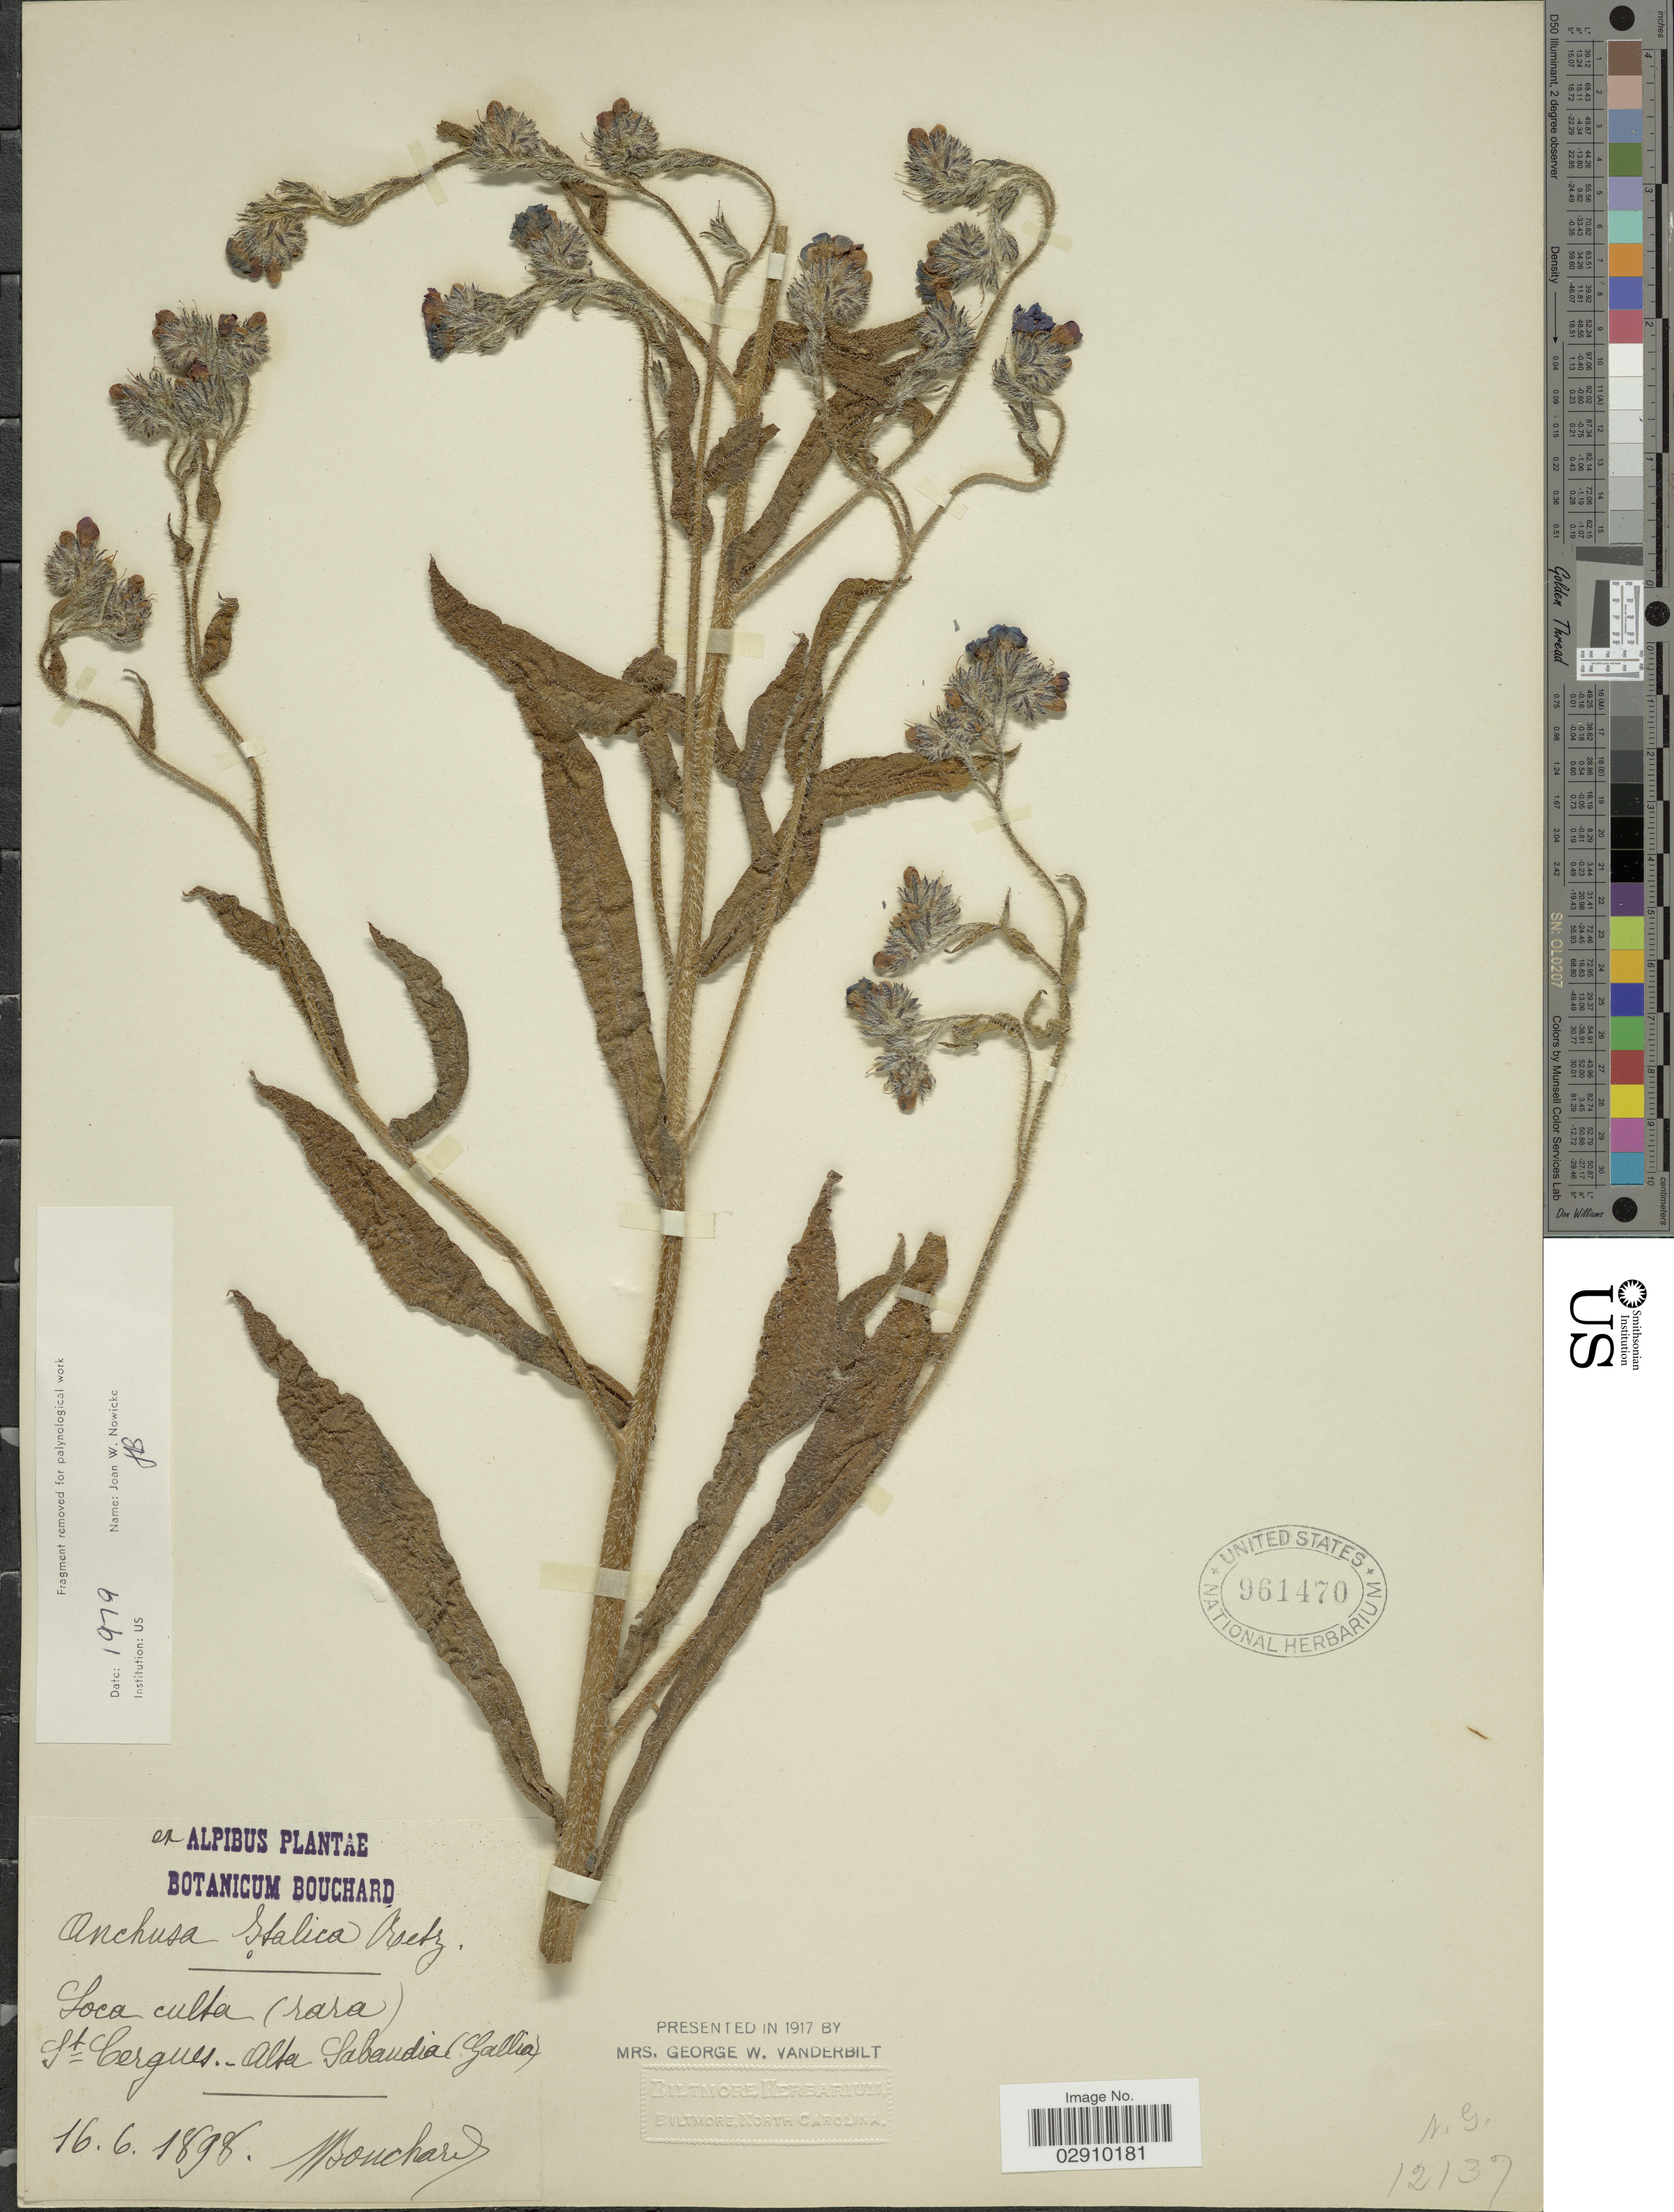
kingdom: Plantae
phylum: Tracheophyta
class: Magnoliopsida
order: Boraginales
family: Boraginaceae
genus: Anchusa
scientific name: Anchusa italica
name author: Retz.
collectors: -. Bouchard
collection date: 1898-06-16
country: France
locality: St. Cergues - Alta Sabandia (Gallia).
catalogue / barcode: US 961470